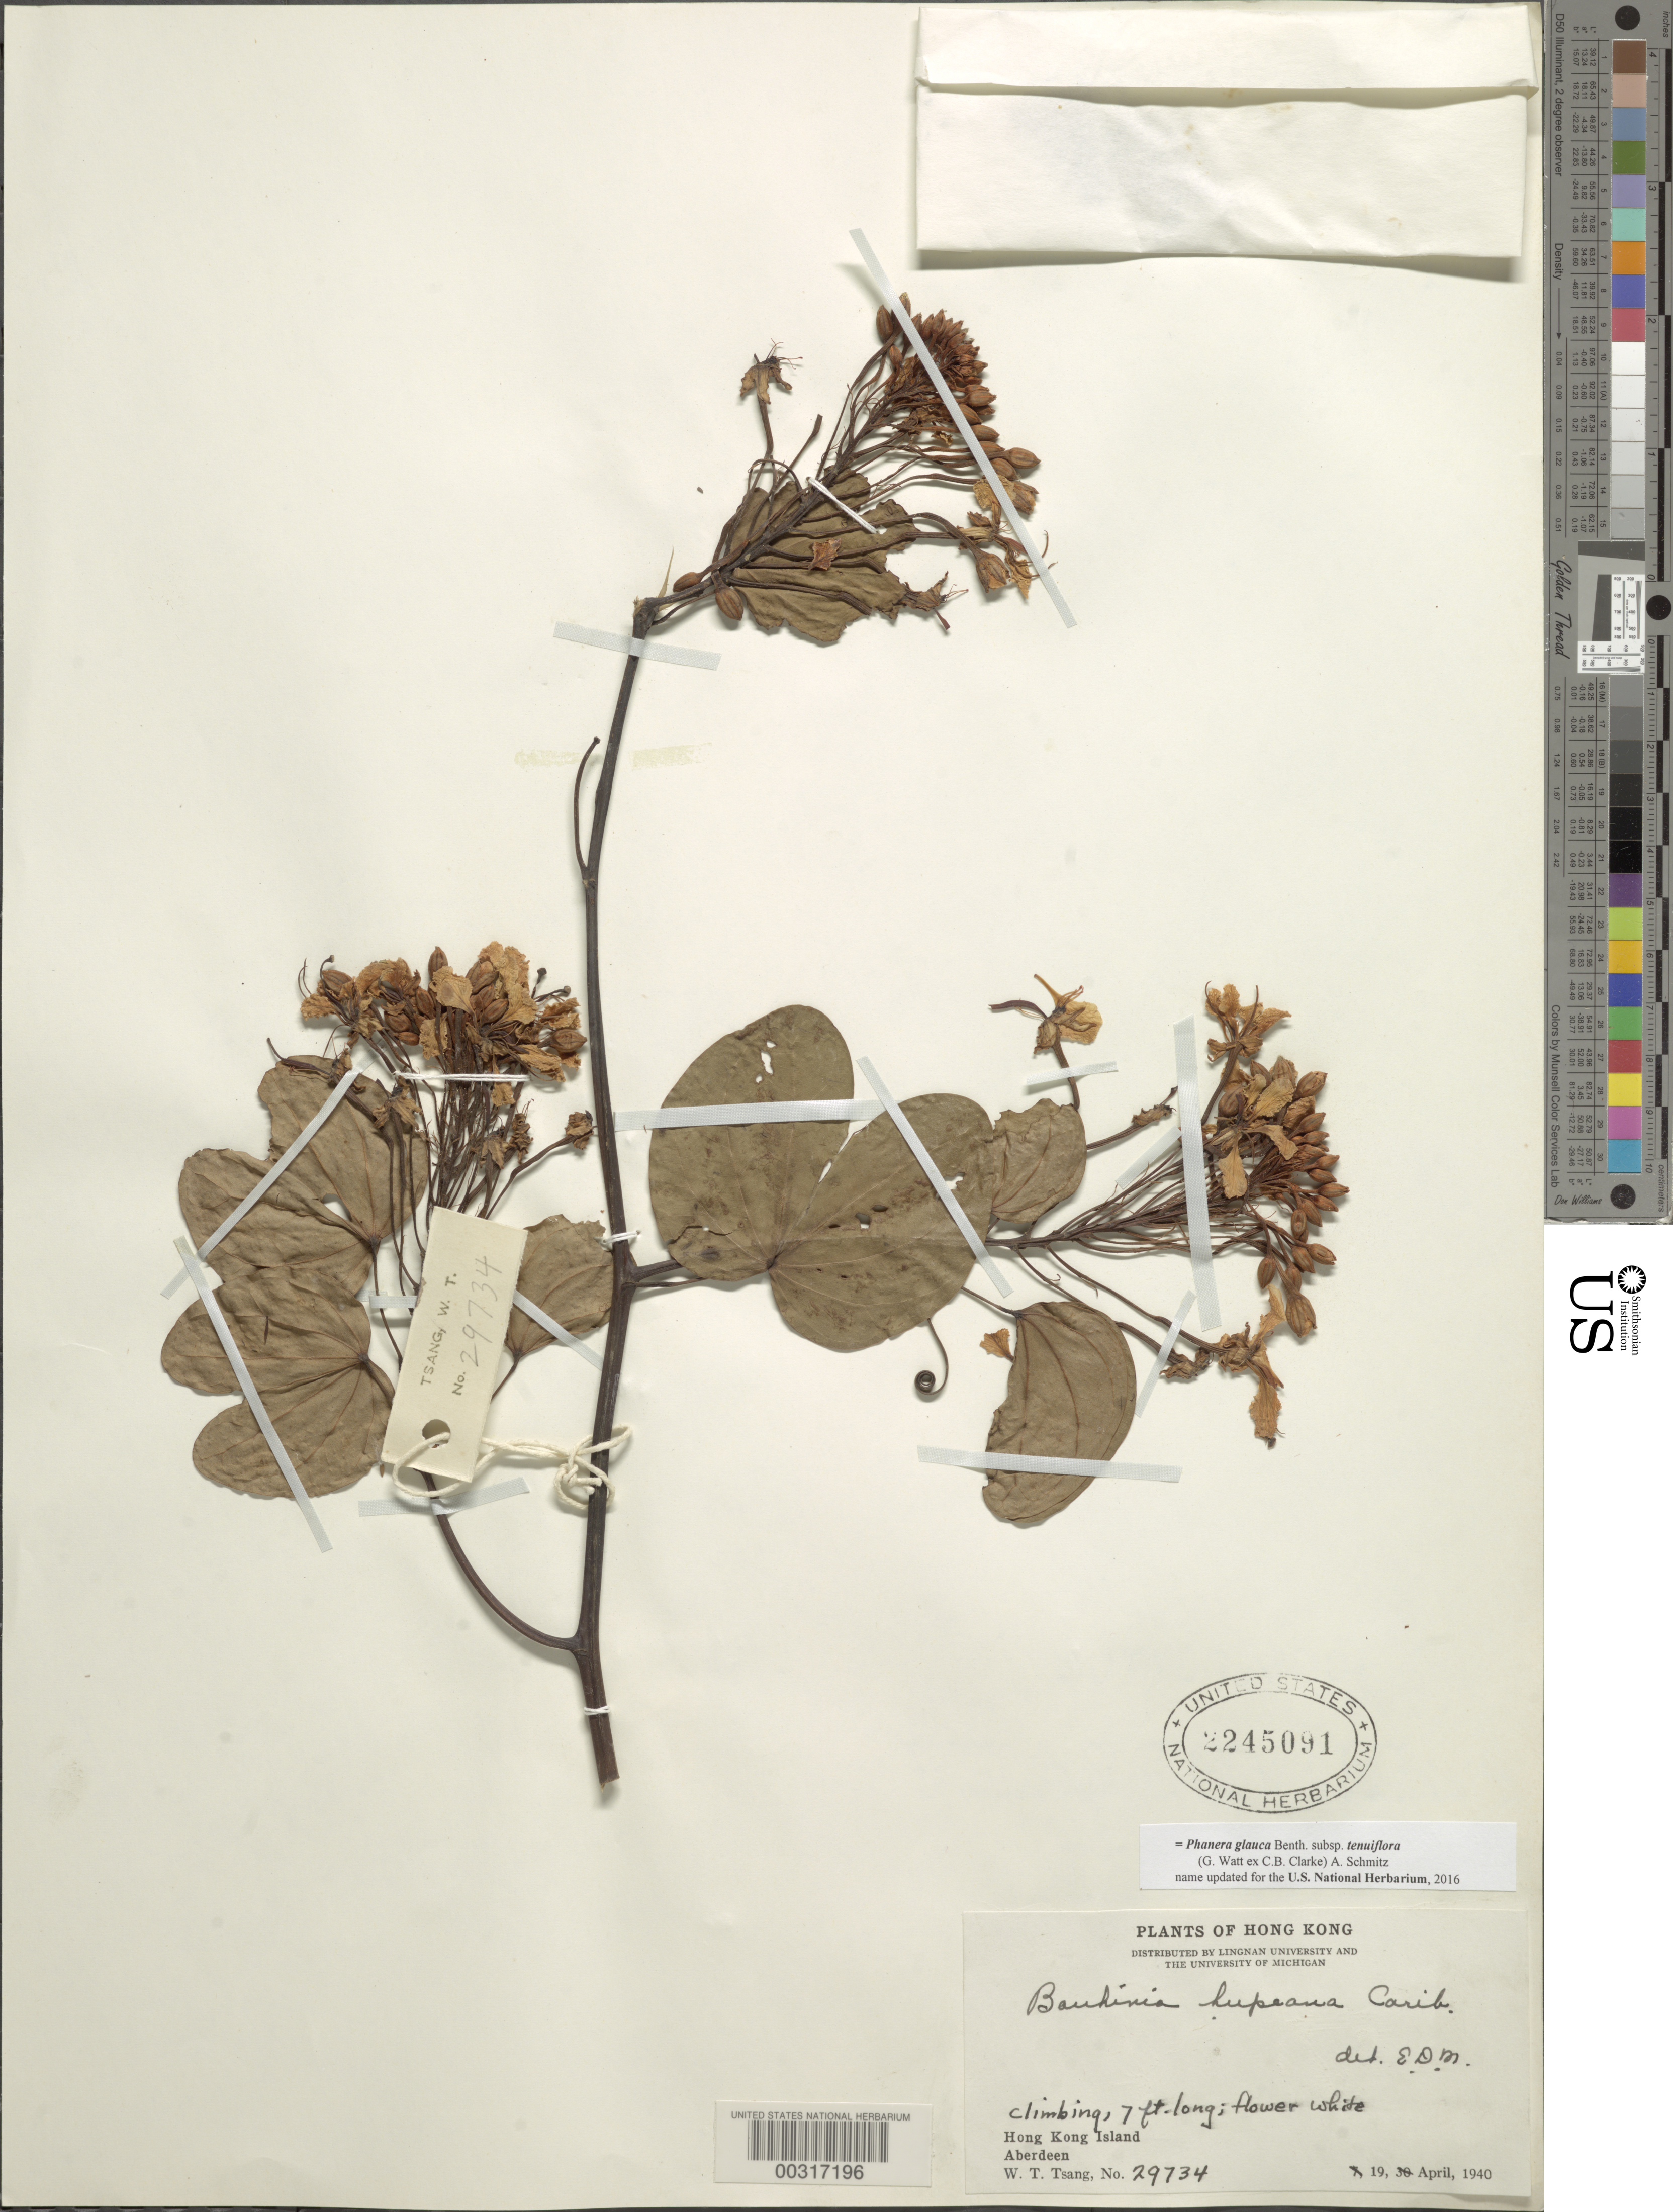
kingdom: Plantae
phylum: Tracheophyta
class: Magnoliopsida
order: Fabales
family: Fabaceae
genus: Phanera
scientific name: Phanera glauca subsp. tenuiflora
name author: (Watt ex C.B. Clarke) A.Schmitz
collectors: W. T. Tsang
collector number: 29734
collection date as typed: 19 Apr 1940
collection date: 1940-04-19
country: China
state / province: Hong Kong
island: Hong Kong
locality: Aberdeen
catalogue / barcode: US 2245091